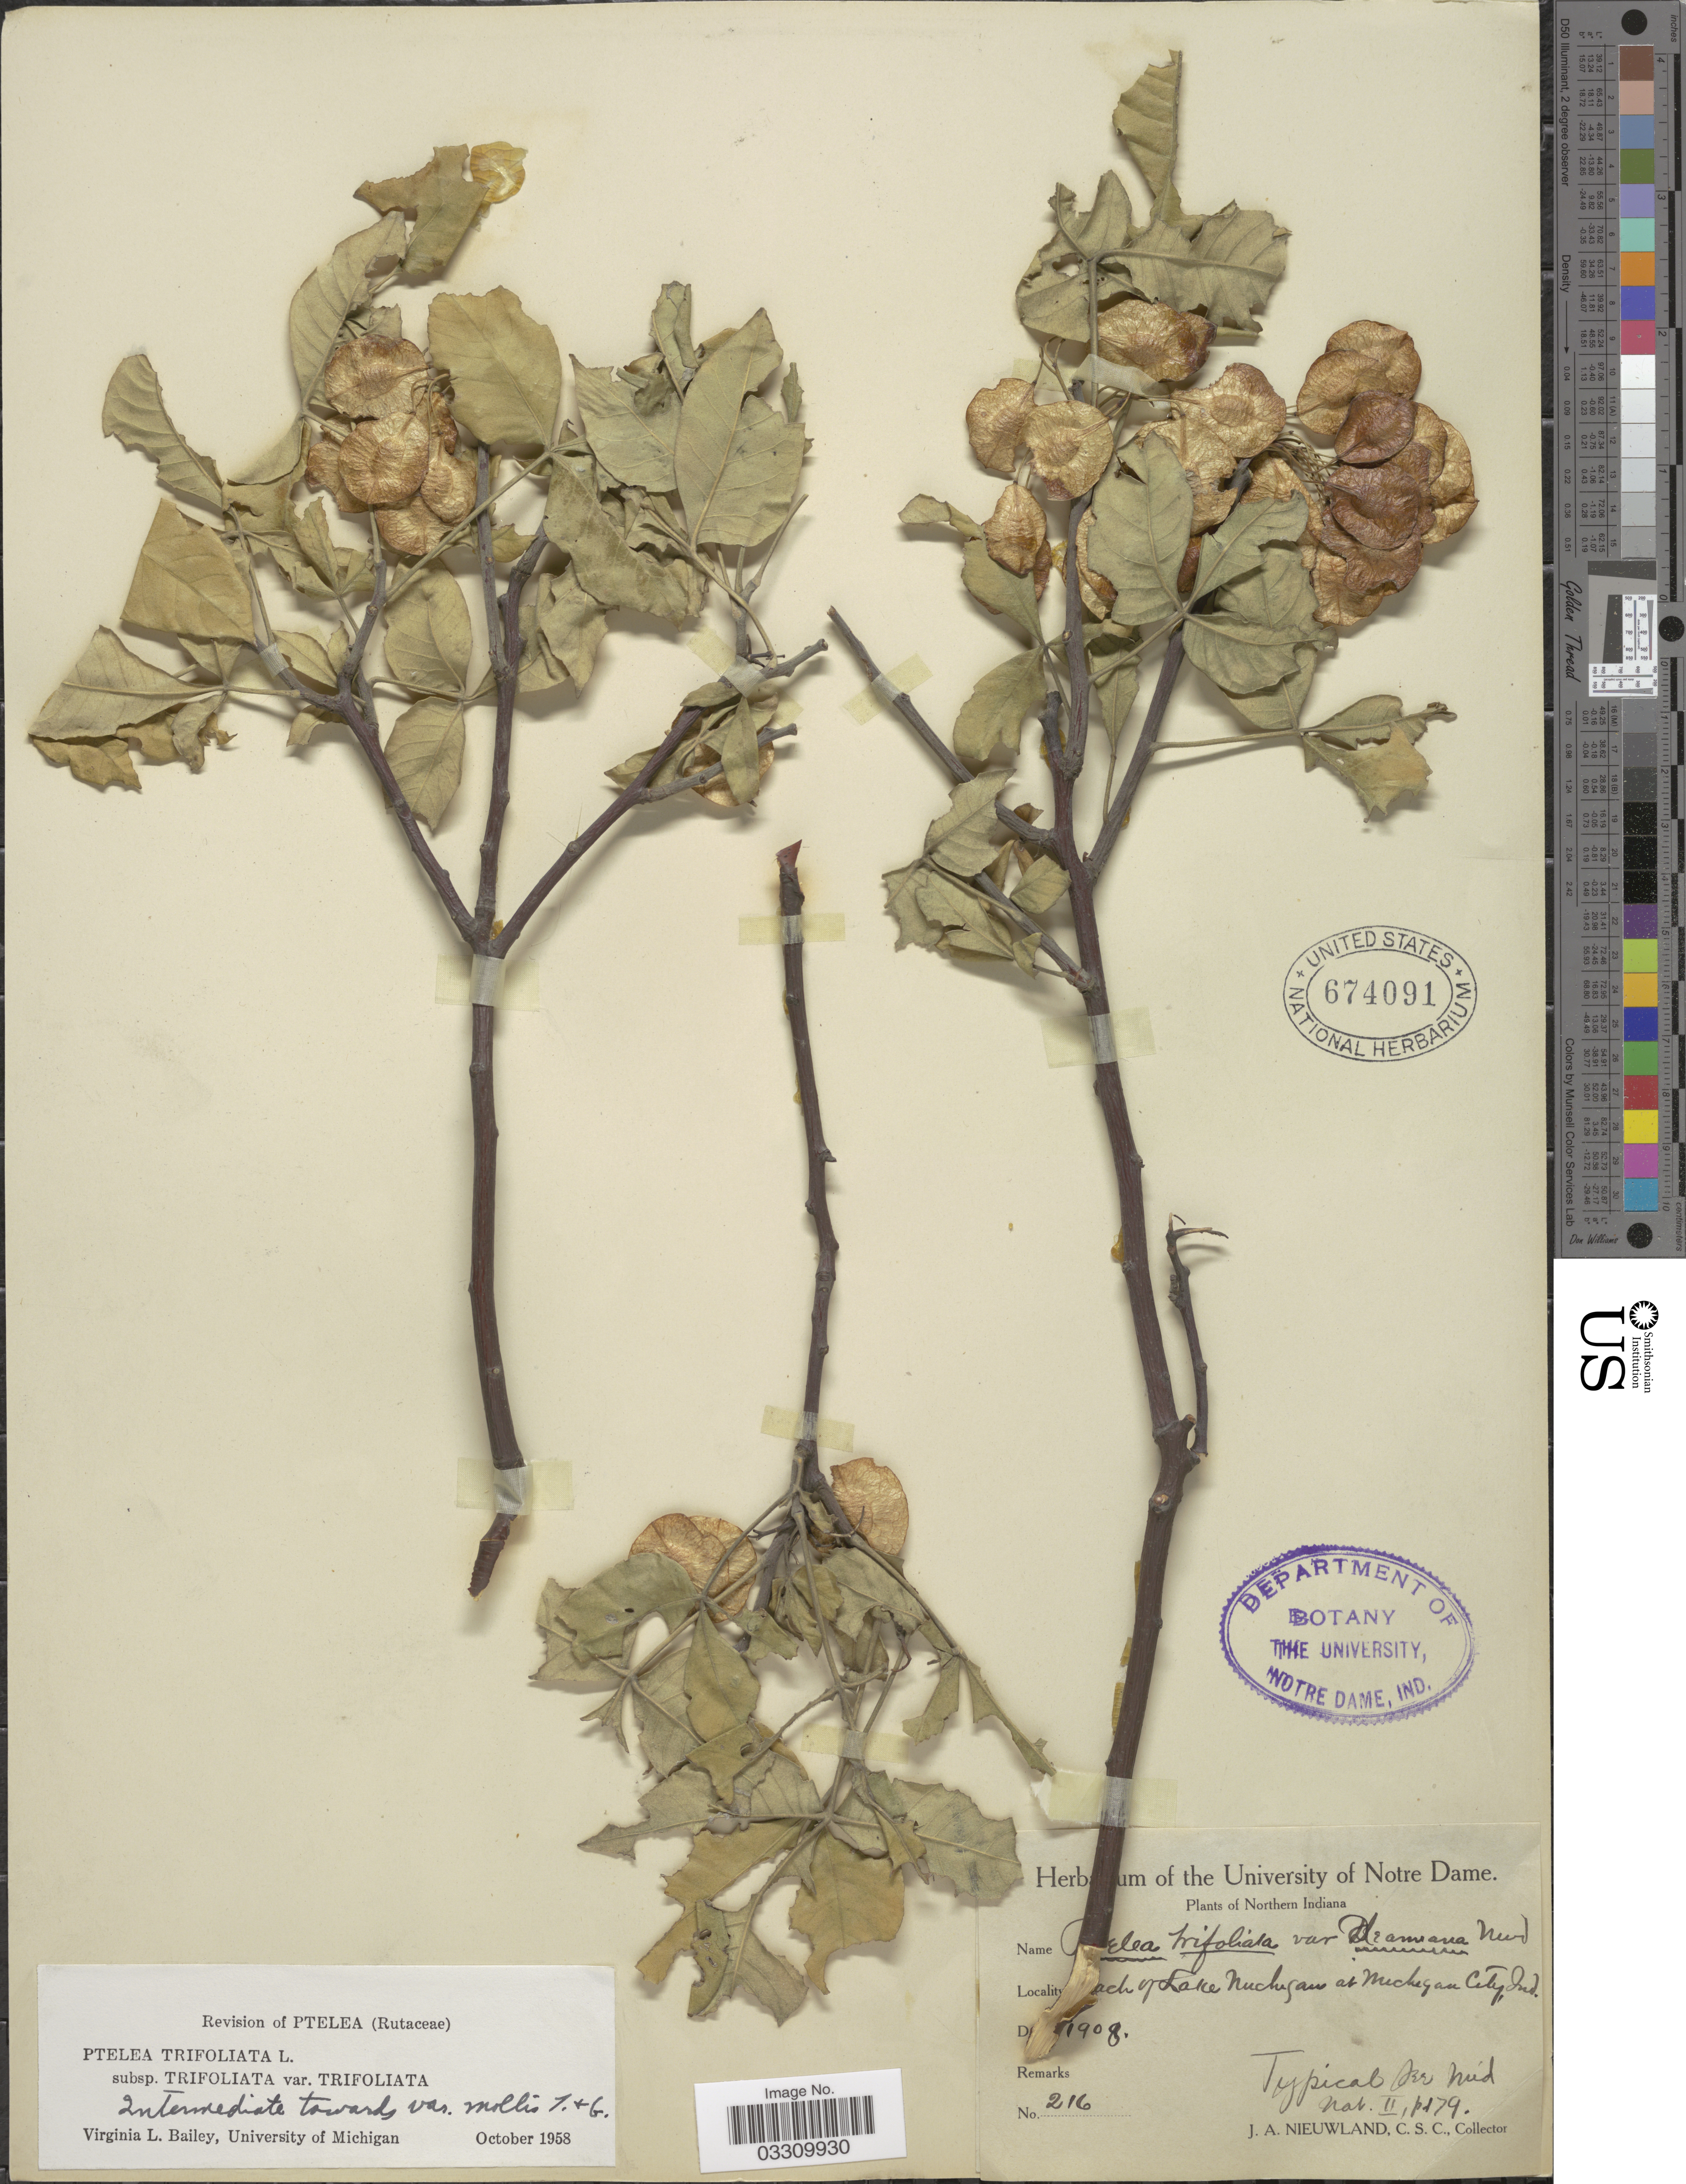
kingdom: Plantae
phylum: Tracheophyta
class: Magnoliopsida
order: Sapindales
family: Rutaceae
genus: Ptelea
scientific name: Ptelea trifoliata subsp. trifoliata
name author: L.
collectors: J. A. Nieuwland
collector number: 216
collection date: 1908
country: United States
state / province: Indiana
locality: Northern Indiana. [illegible text]ack of Lake Michigan at Michigan City.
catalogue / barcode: US 674091